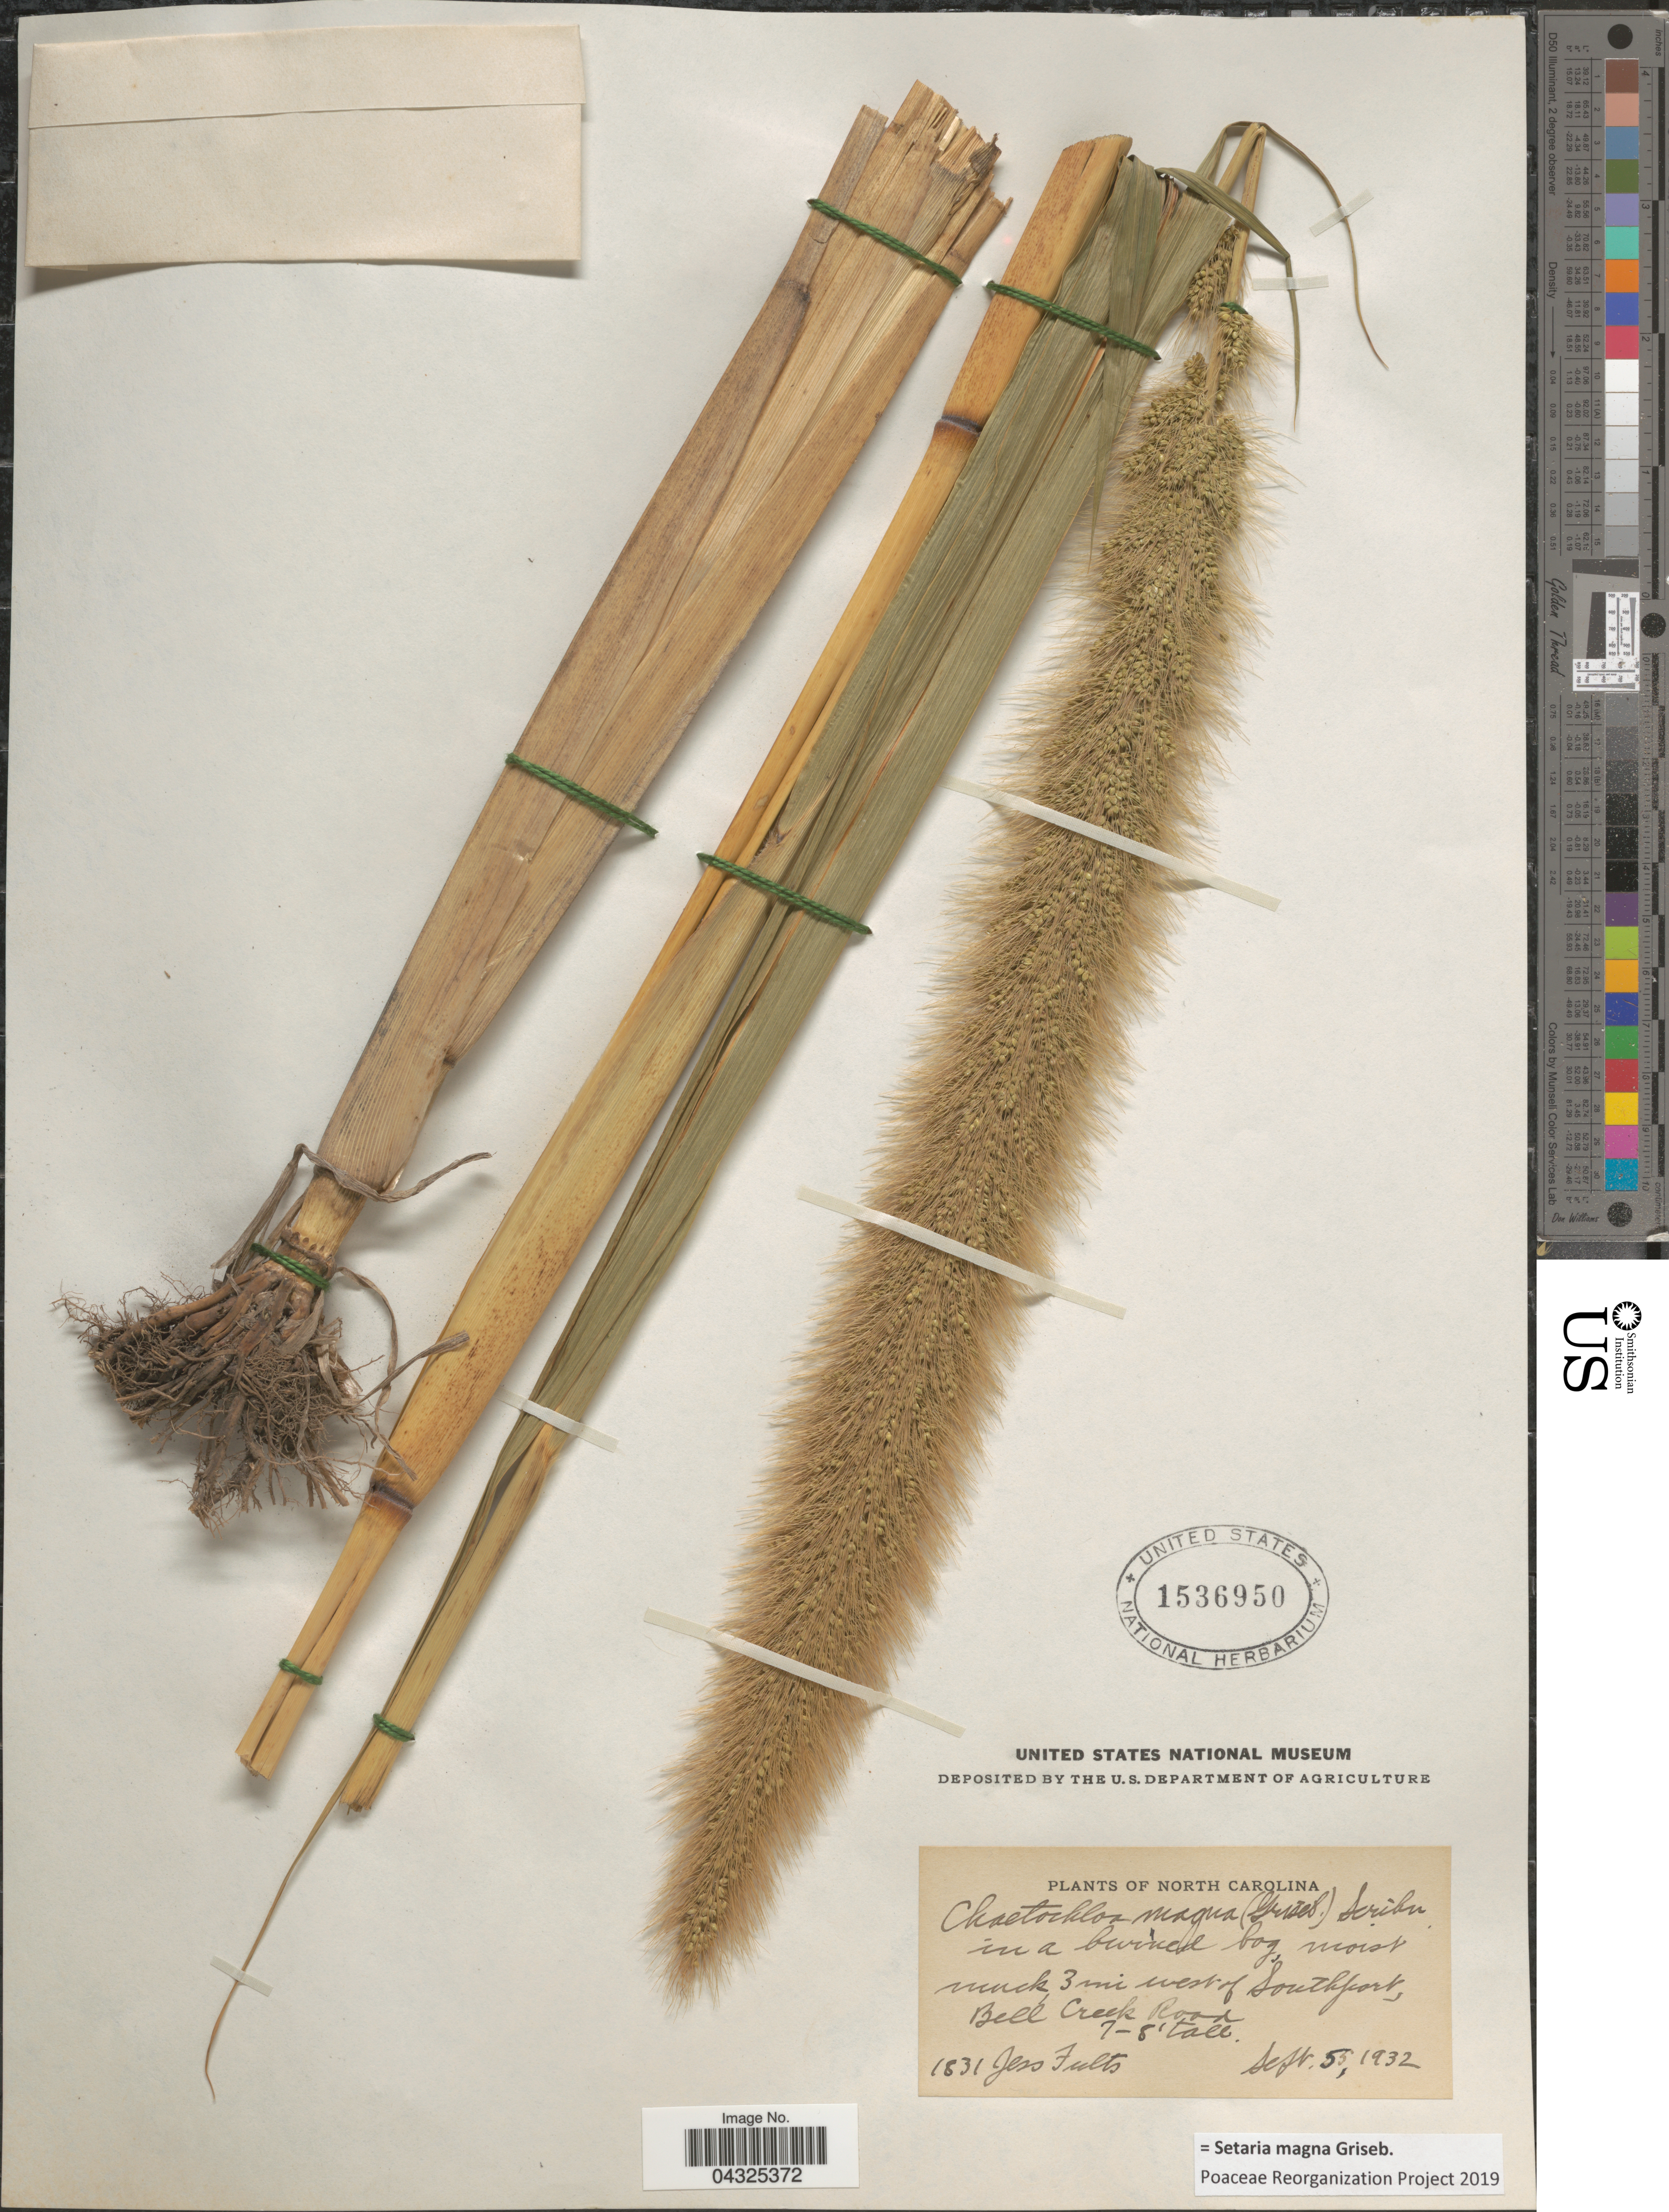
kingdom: Plantae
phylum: Tracheophyta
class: Liliopsida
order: Poales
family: Poaceae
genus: Setaria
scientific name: Setaria magna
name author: Griseb.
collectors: J. Fults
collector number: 1831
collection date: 1932-09-05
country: United States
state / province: North Carolina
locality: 3 mi west of Southport, Bell Creek Road.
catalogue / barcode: US 1536950